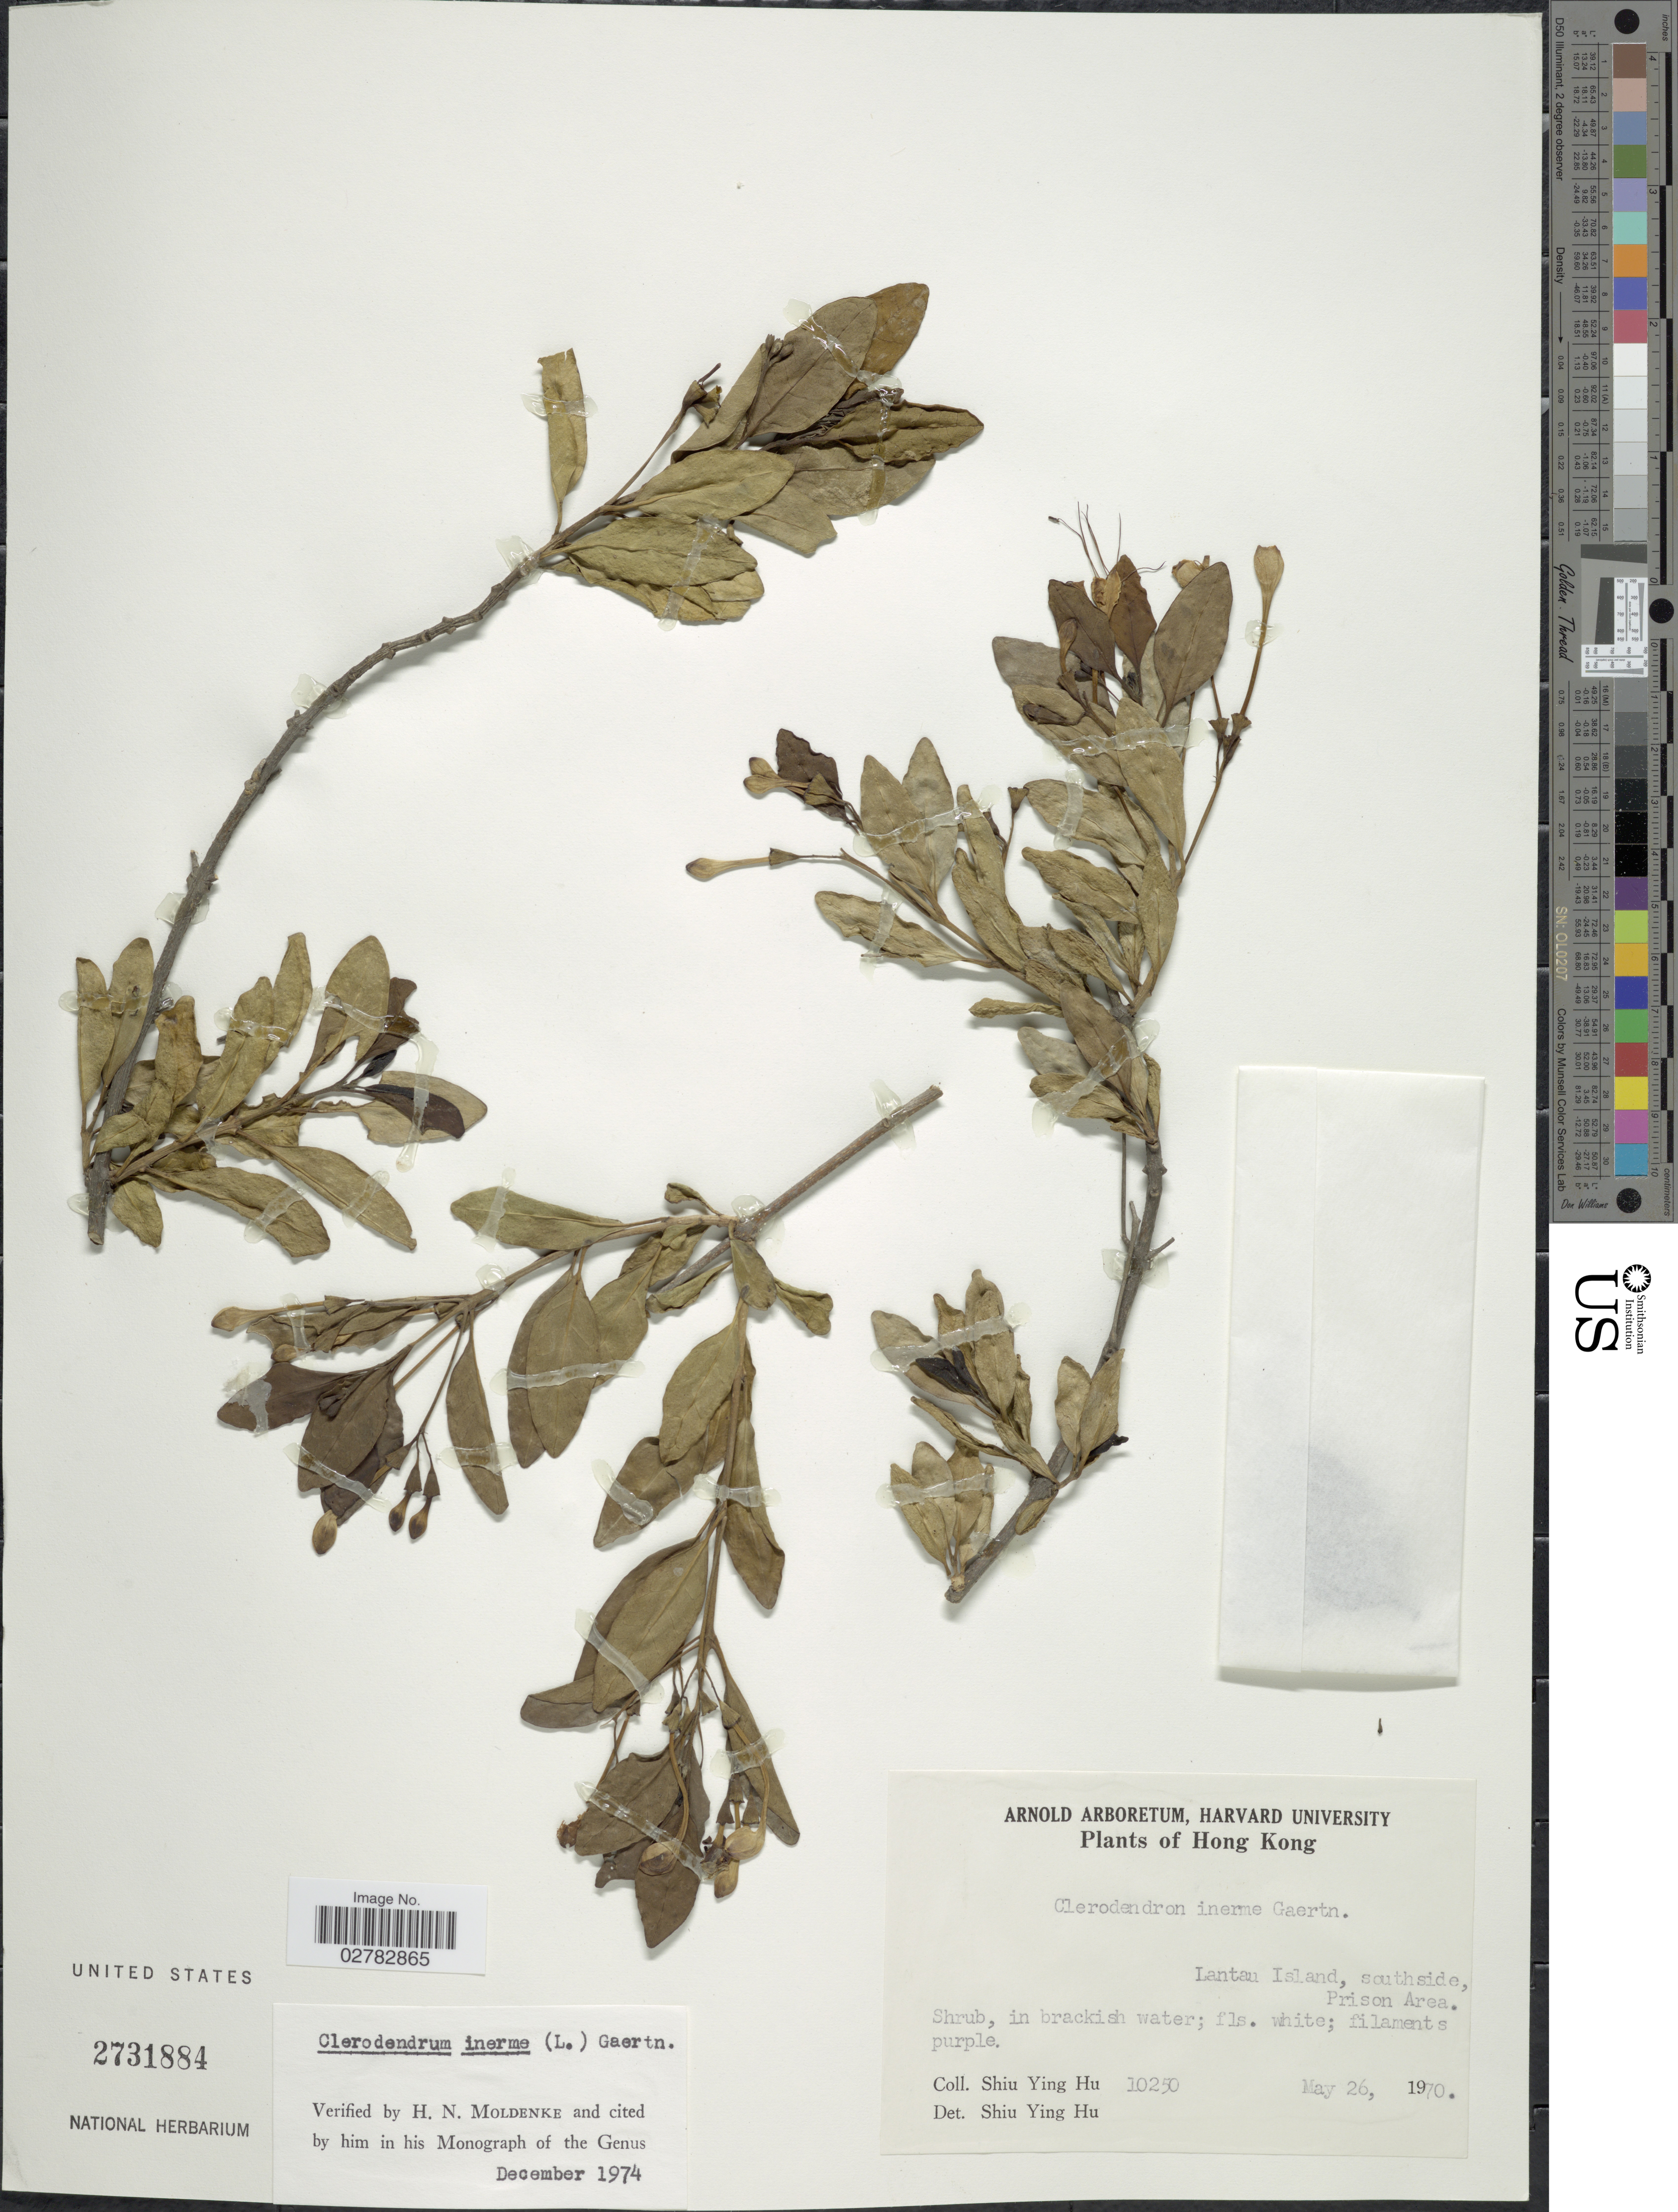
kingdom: Plantae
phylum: Tracheophyta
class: Magnoliopsida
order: Lamiales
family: Lamiaceae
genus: Clerodendrum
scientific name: Clerodendrum inerme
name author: (L.) Gaertn.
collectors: S. Y. Hu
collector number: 10250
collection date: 1970-05-26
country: China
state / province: Hong Kong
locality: Lantau Island, southside, Prison Area.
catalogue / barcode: US 2731884